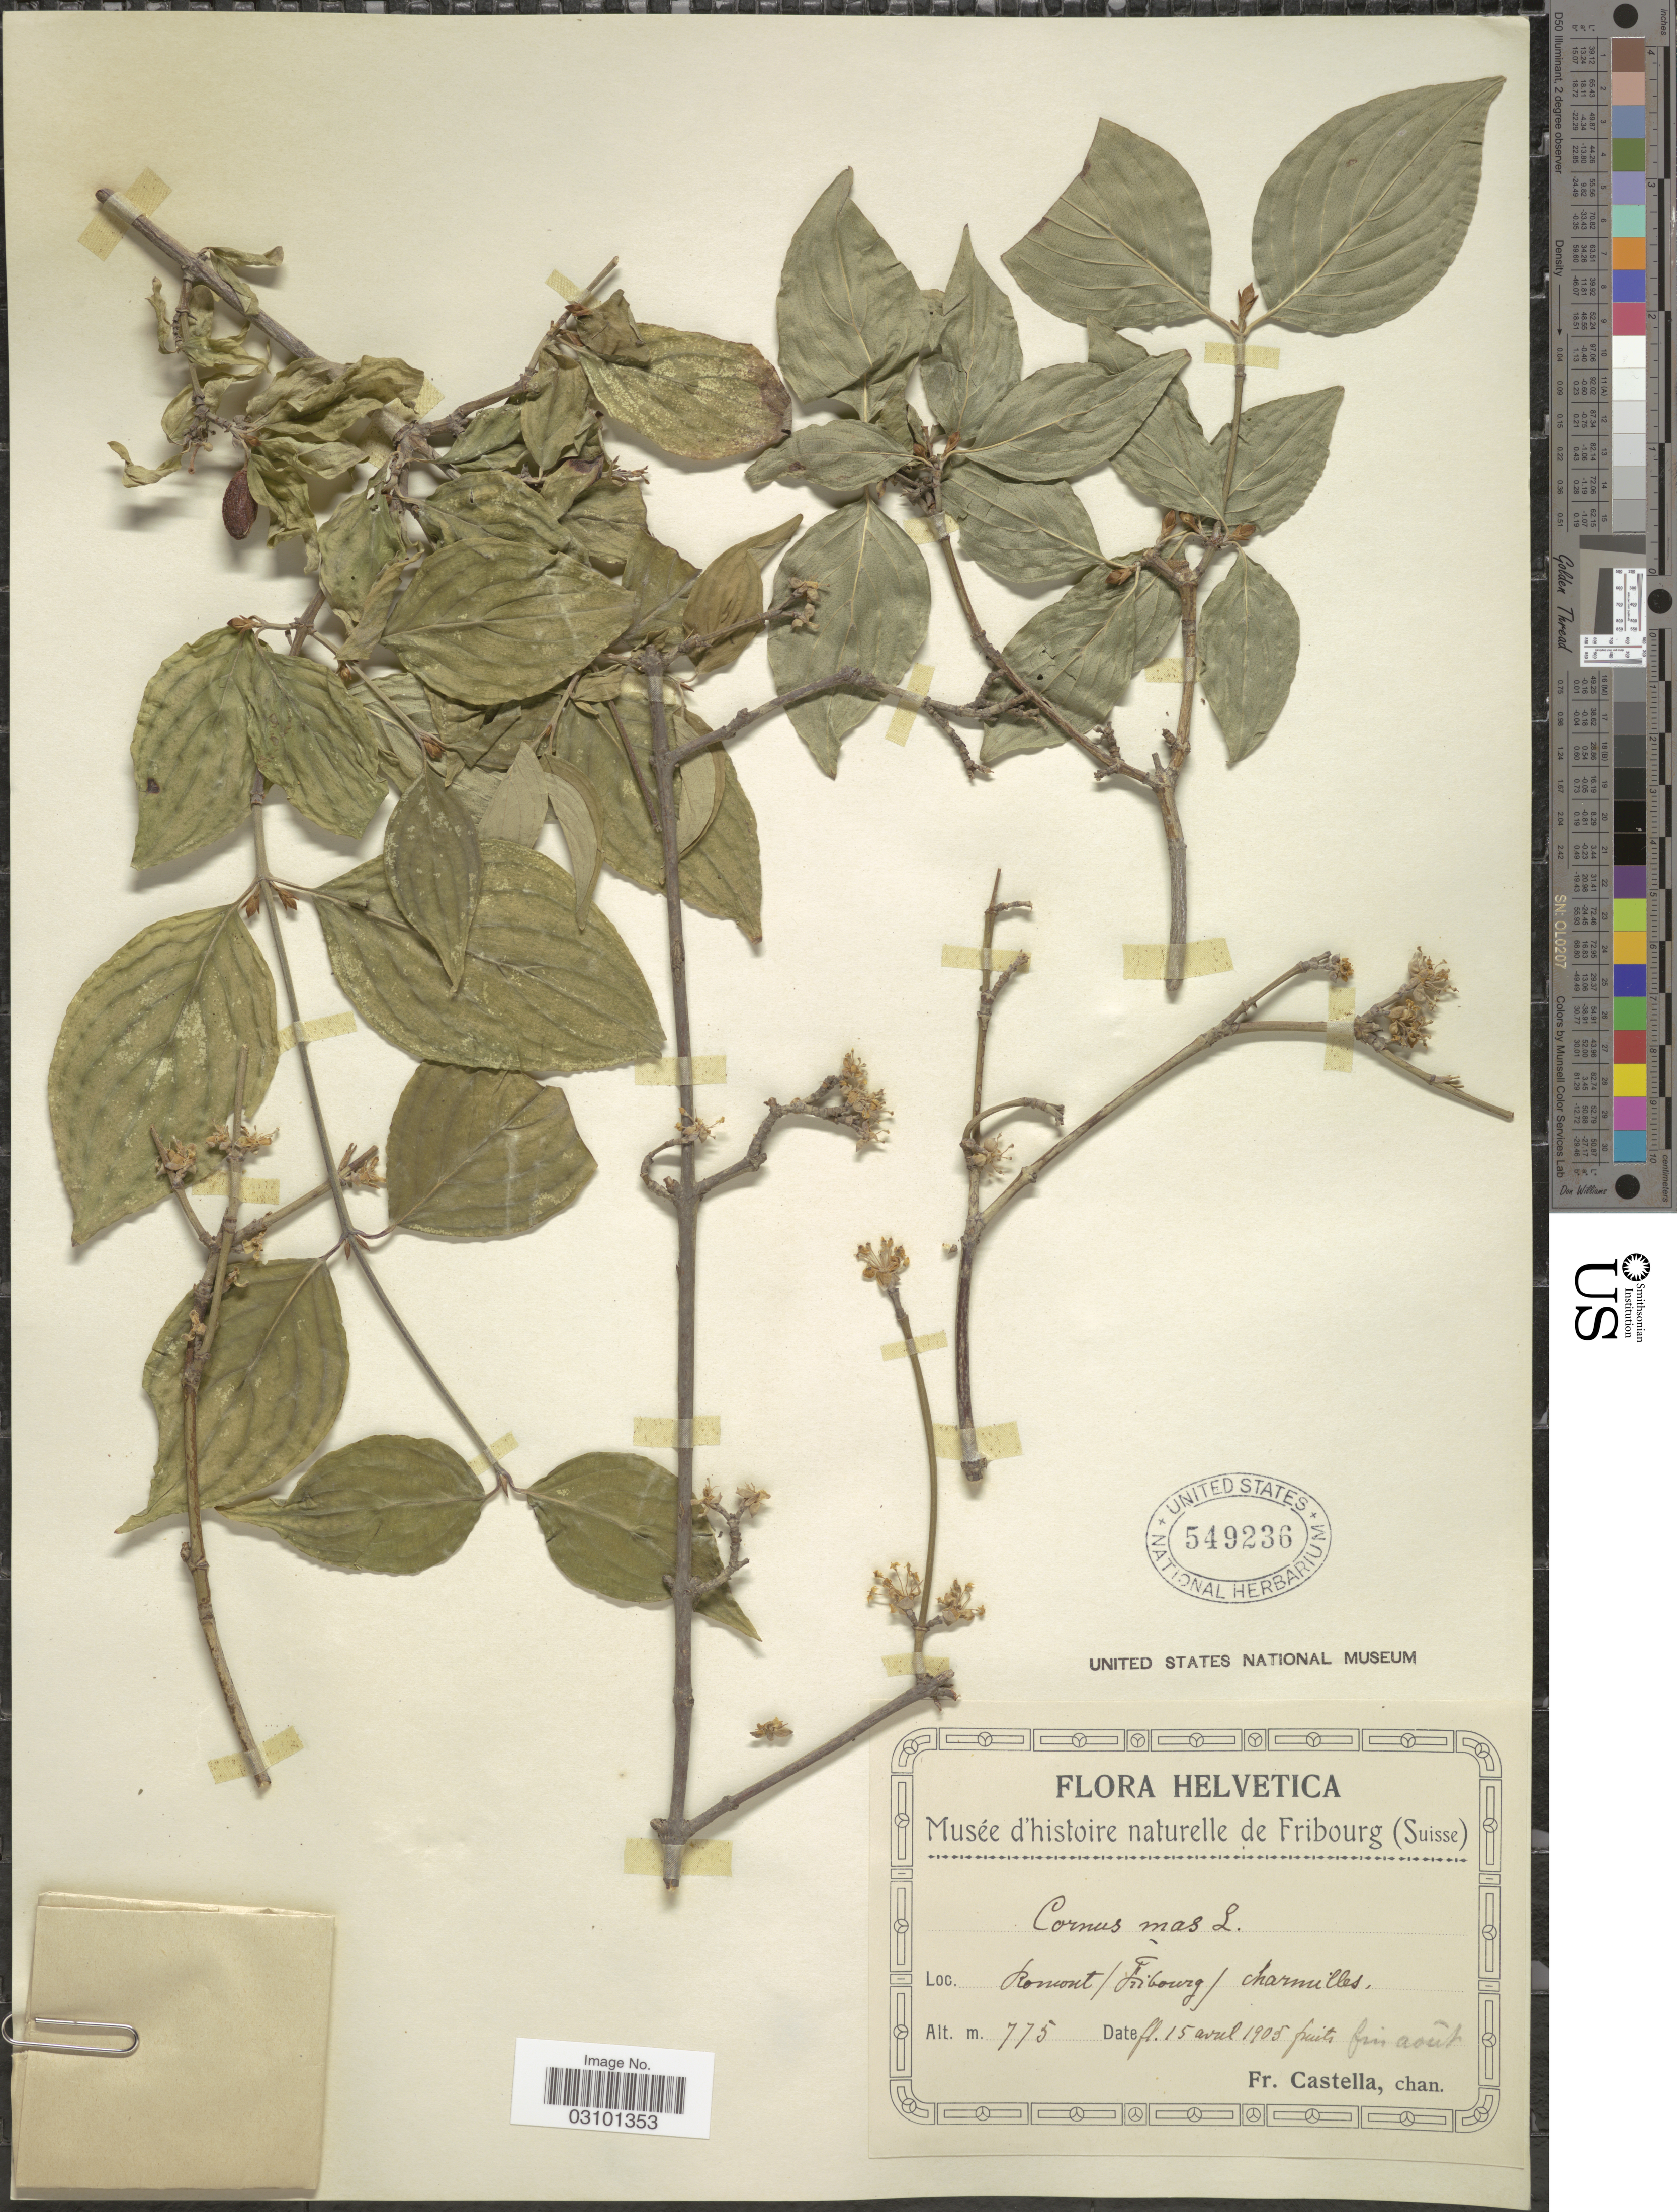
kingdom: Plantae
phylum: Tracheophyta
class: Magnoliopsida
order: Cornales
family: Cornaceae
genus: Cornus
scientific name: Cornus mas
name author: L.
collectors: Fr. Castella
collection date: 1905-04-15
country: Switzerland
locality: Helvetica. Romont / Fribourg / charmilles.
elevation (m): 775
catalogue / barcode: US 549236